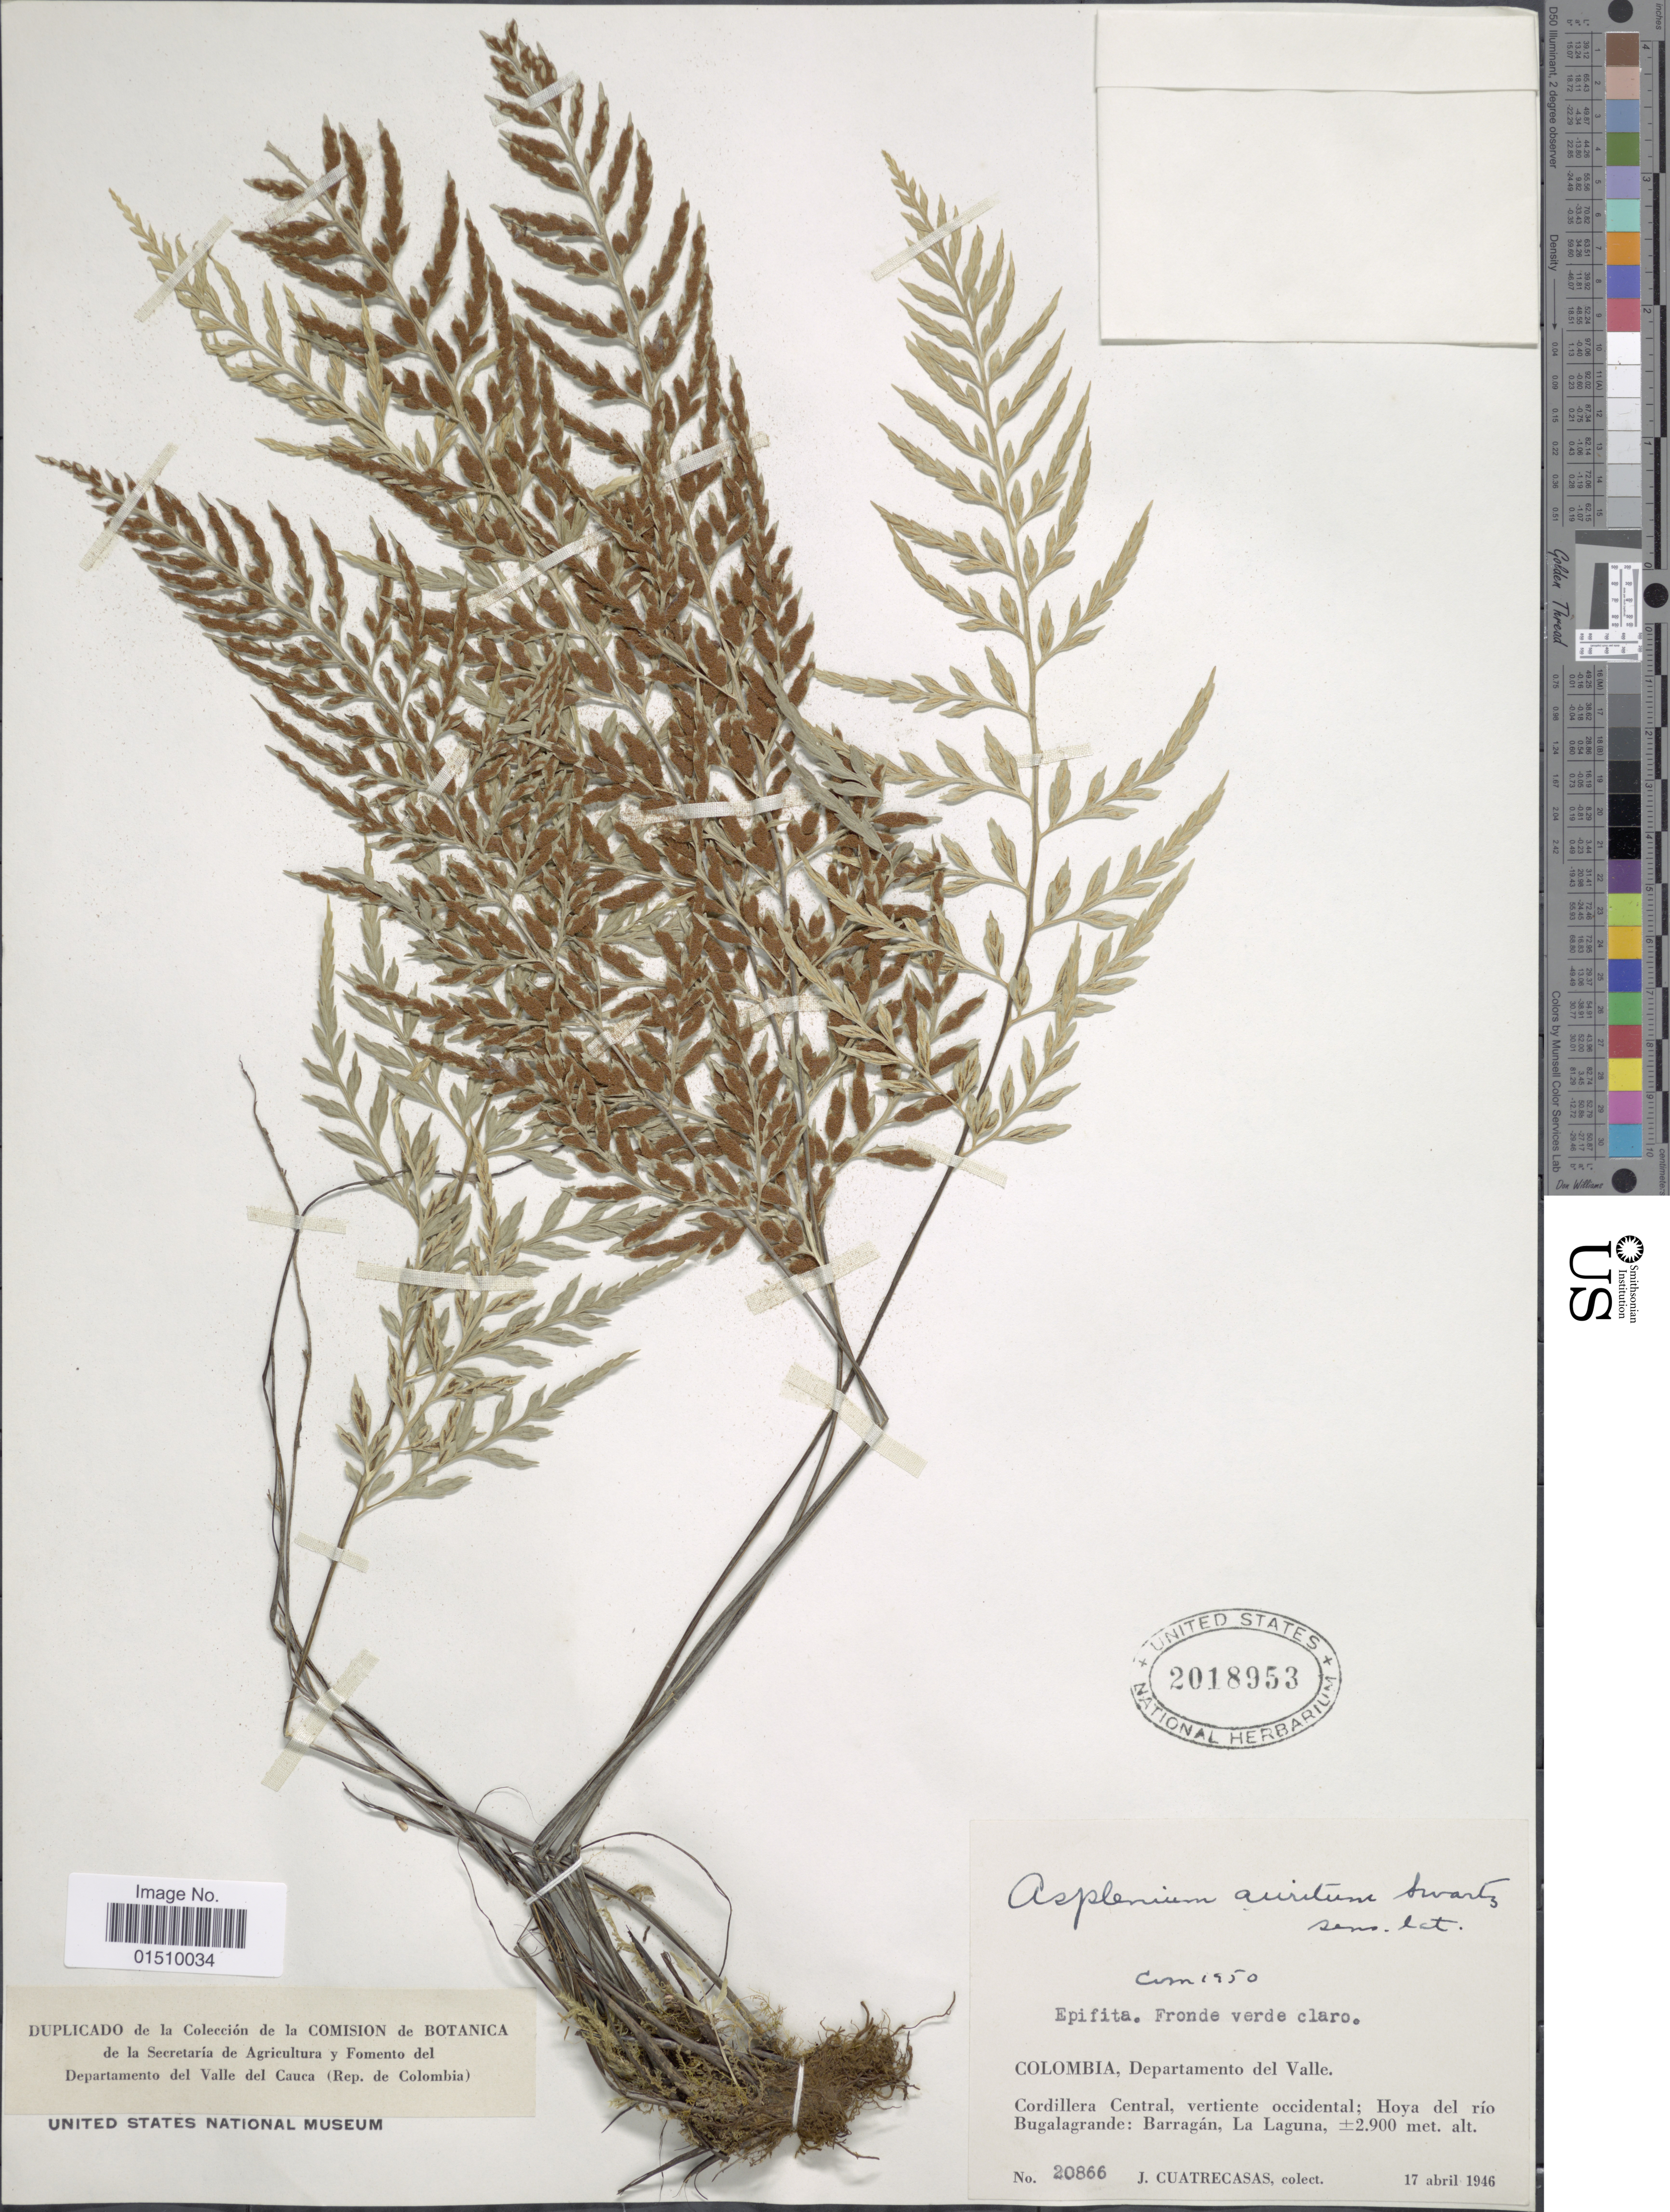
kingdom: Plantae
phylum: Tracheophyta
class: Polypodiopsida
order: Polypodiales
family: Aspleniaceae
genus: Asplenium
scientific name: Asplenium auritum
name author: Sw.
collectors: J. Cuatrecasas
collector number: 20866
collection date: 1946-04-17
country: Colombia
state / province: Valle del Cauca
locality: Colombia, Departamento del Valle, Cordillera Central, vertiente occidental; Hoya del rio Bugalagrande: Barragan, La Laguna.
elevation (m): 2900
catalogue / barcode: US 2018953